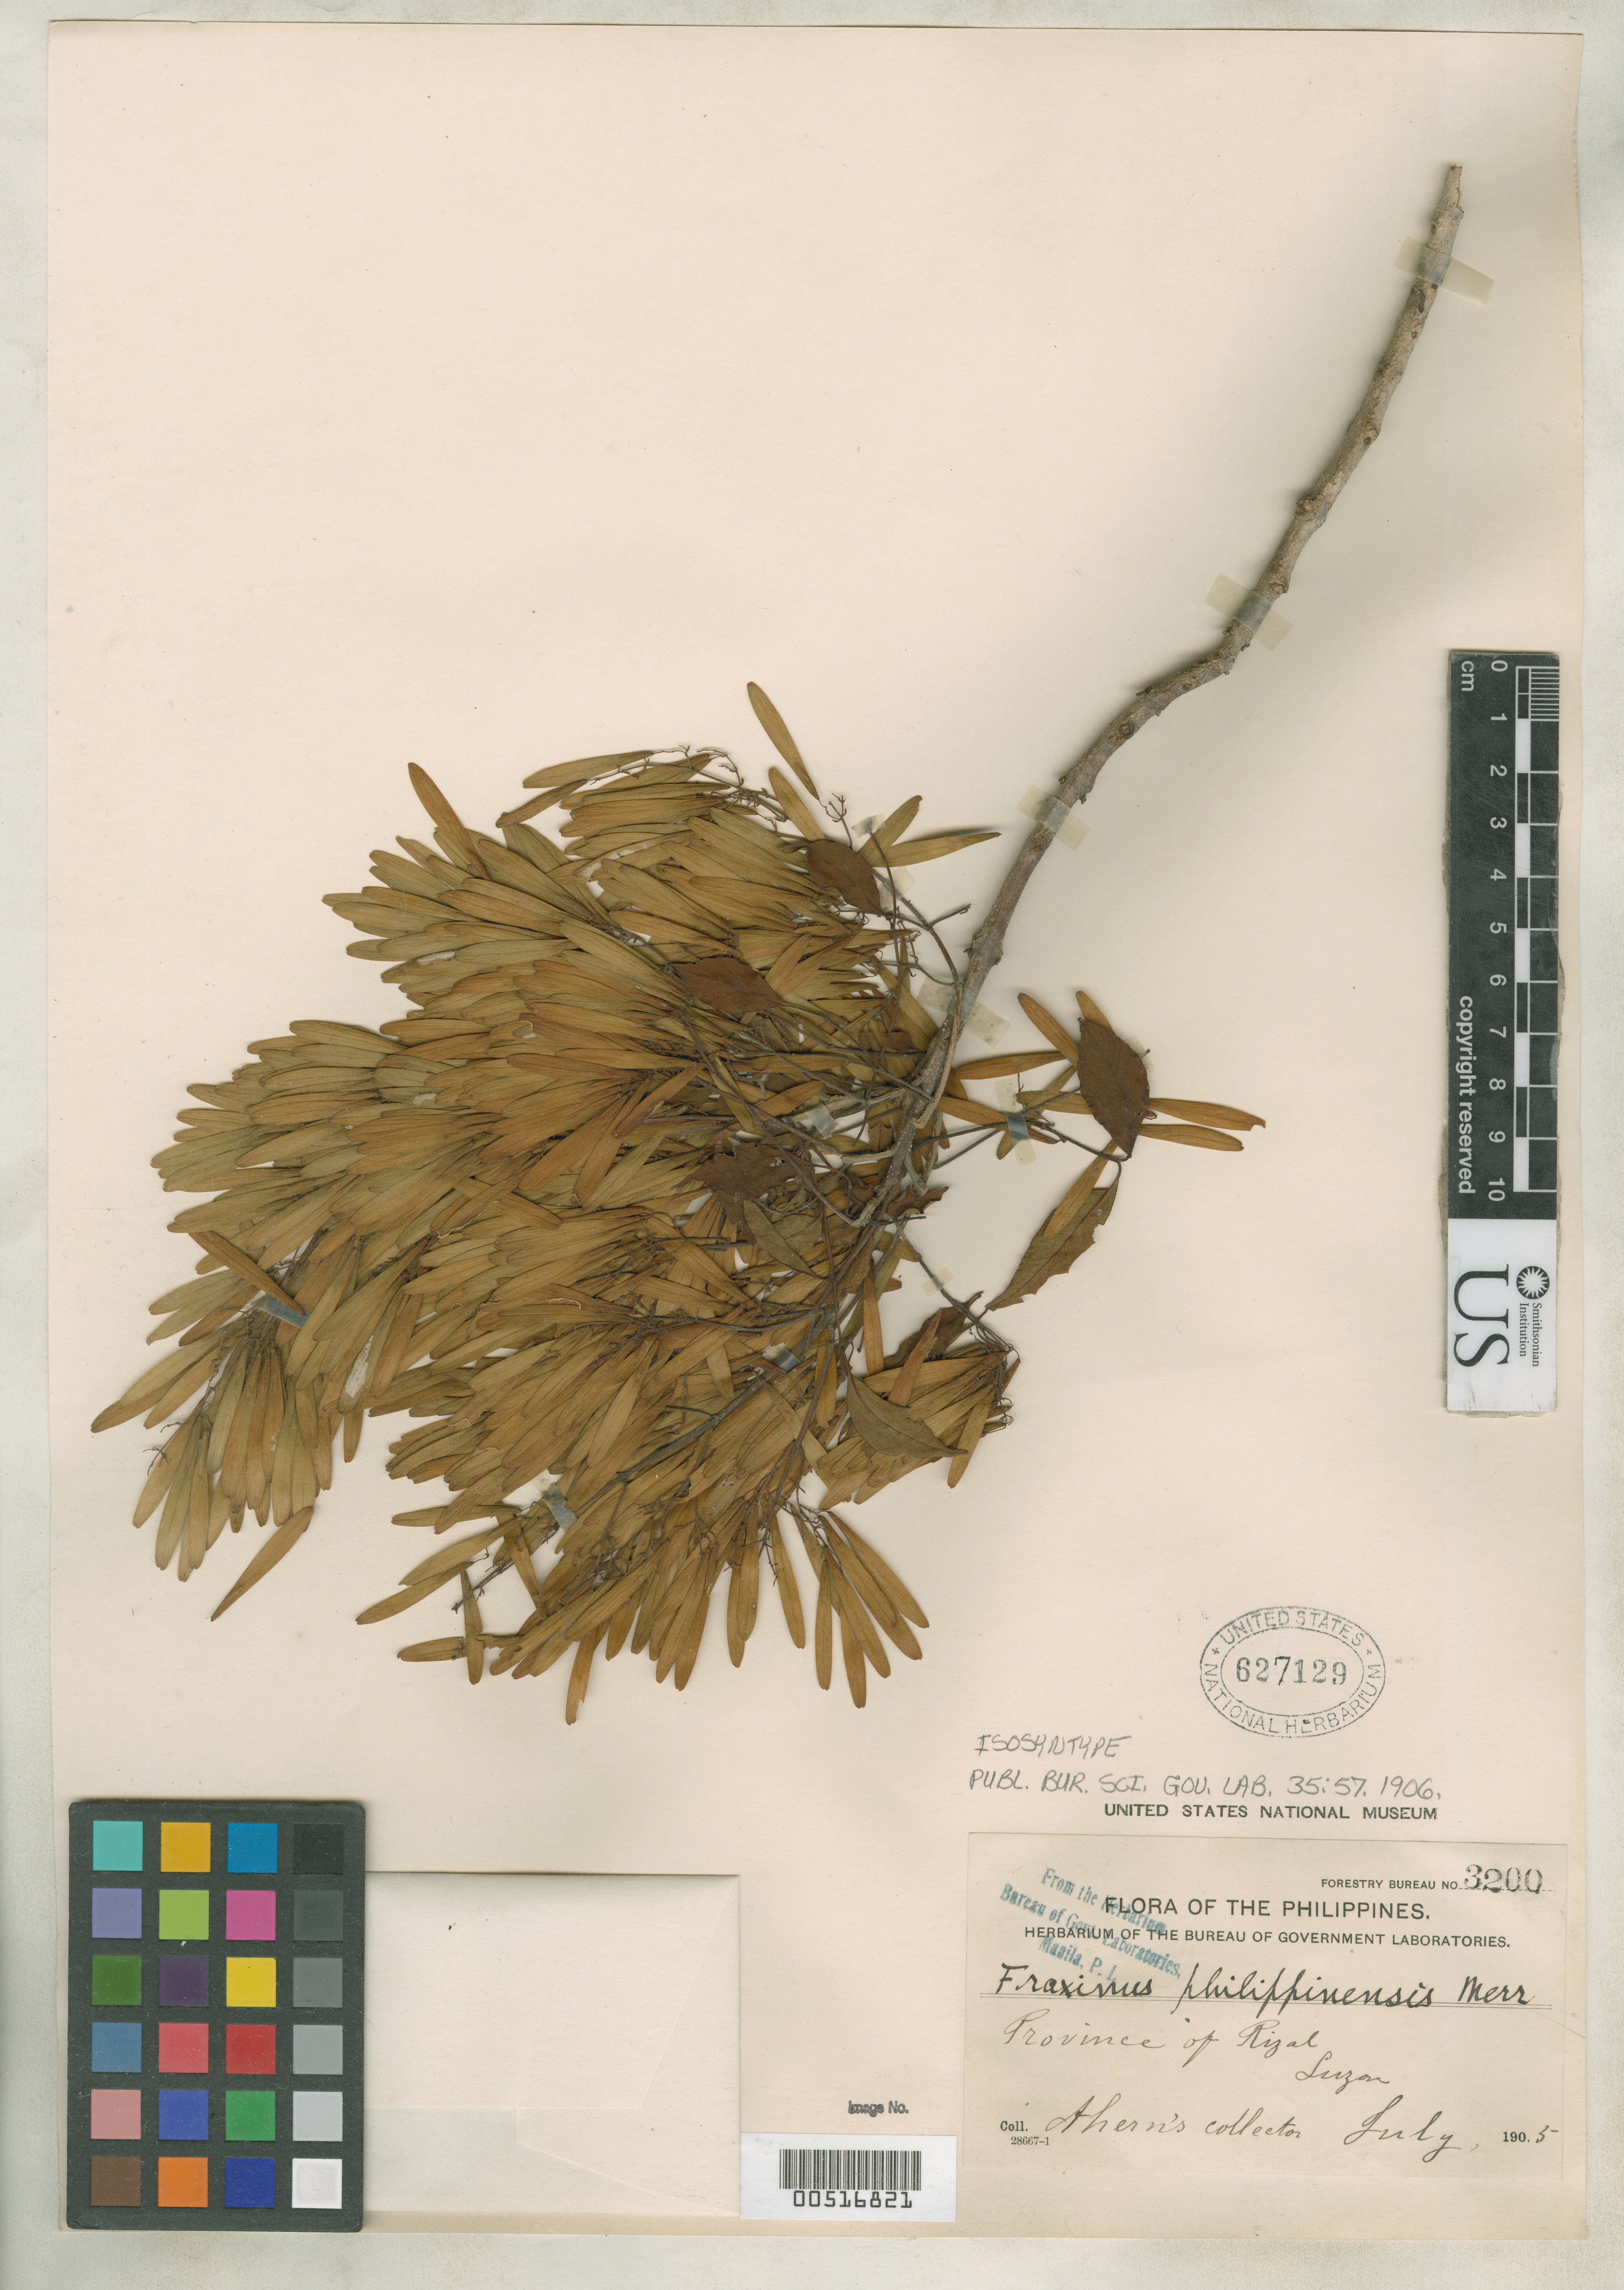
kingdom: Plantae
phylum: Tracheophyta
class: Magnoliopsida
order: Lamiales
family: Oleaceae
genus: Fraxinus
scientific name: Fraxinus philippinensis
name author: Merr.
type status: Isosyntype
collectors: Ahern's collector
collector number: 3200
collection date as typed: Jul 1905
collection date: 1905-07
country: Philippines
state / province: Calabarzon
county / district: Rizal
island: Luzon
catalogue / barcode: US 627129